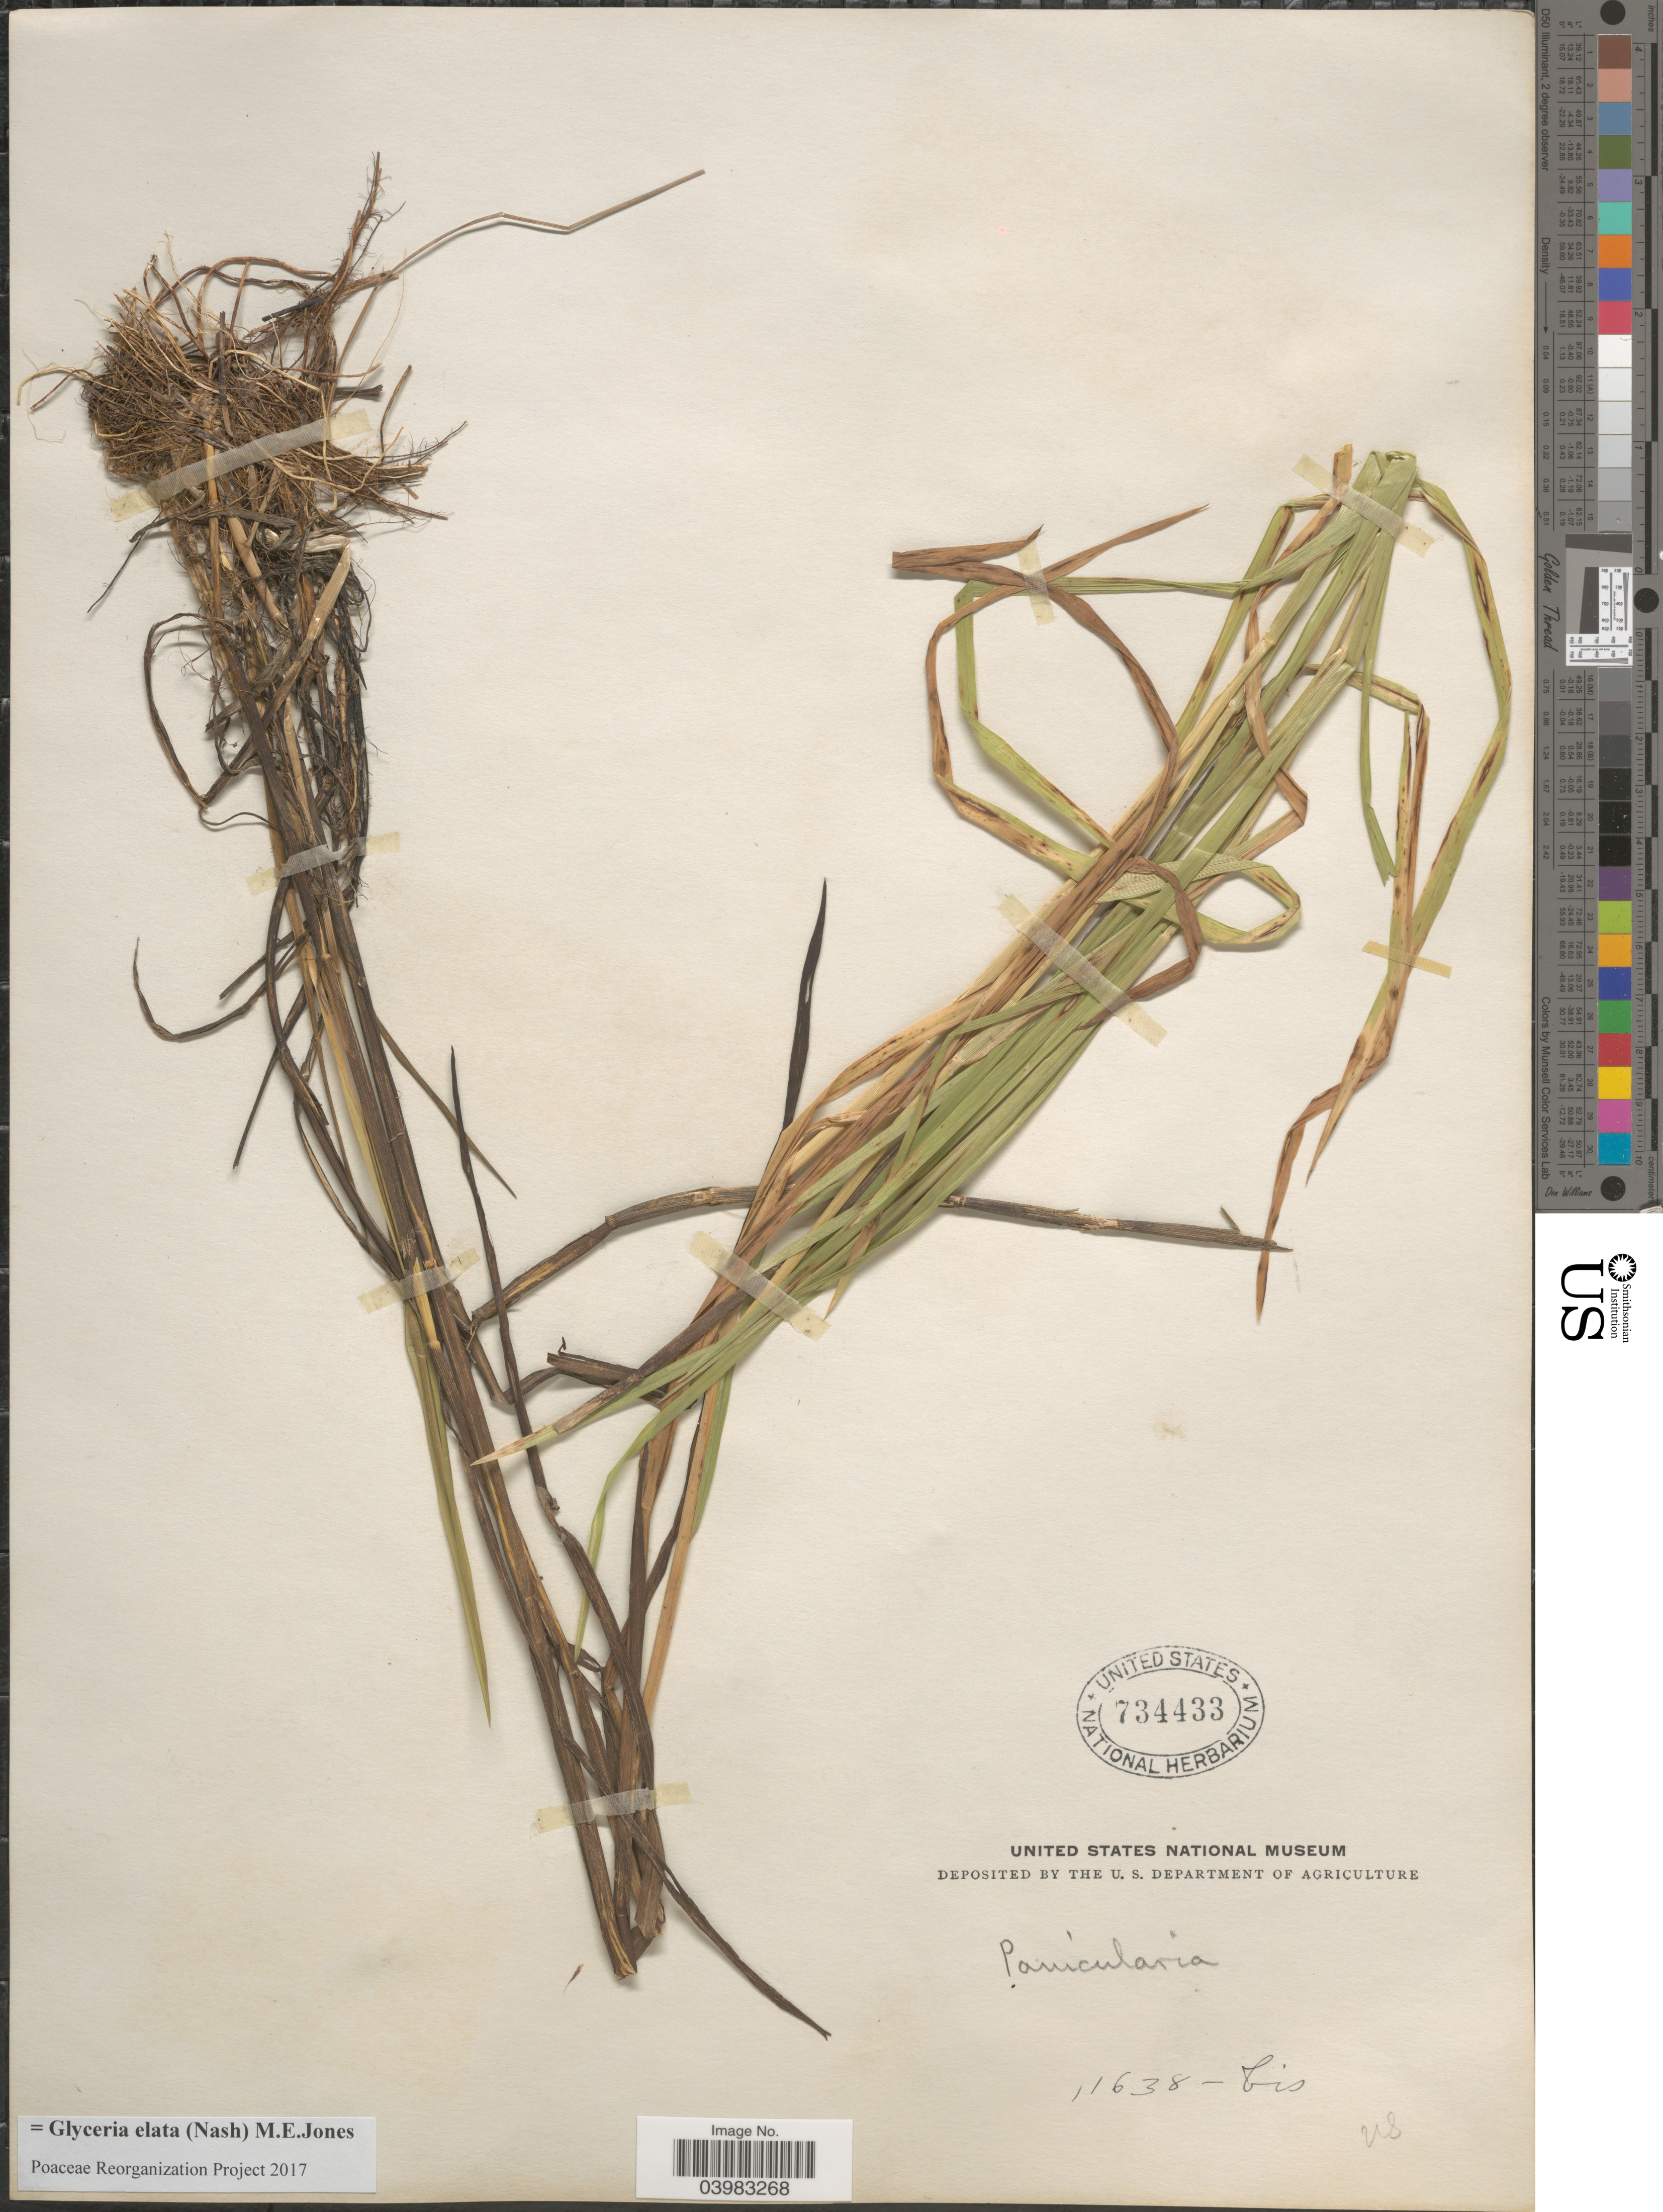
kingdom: Plantae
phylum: Tracheophyta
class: Liliopsida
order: Poales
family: Poaceae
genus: Glyceria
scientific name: Glyceria elata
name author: (Nash) M.E. Jones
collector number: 11638-bis?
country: United States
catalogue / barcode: US 734433